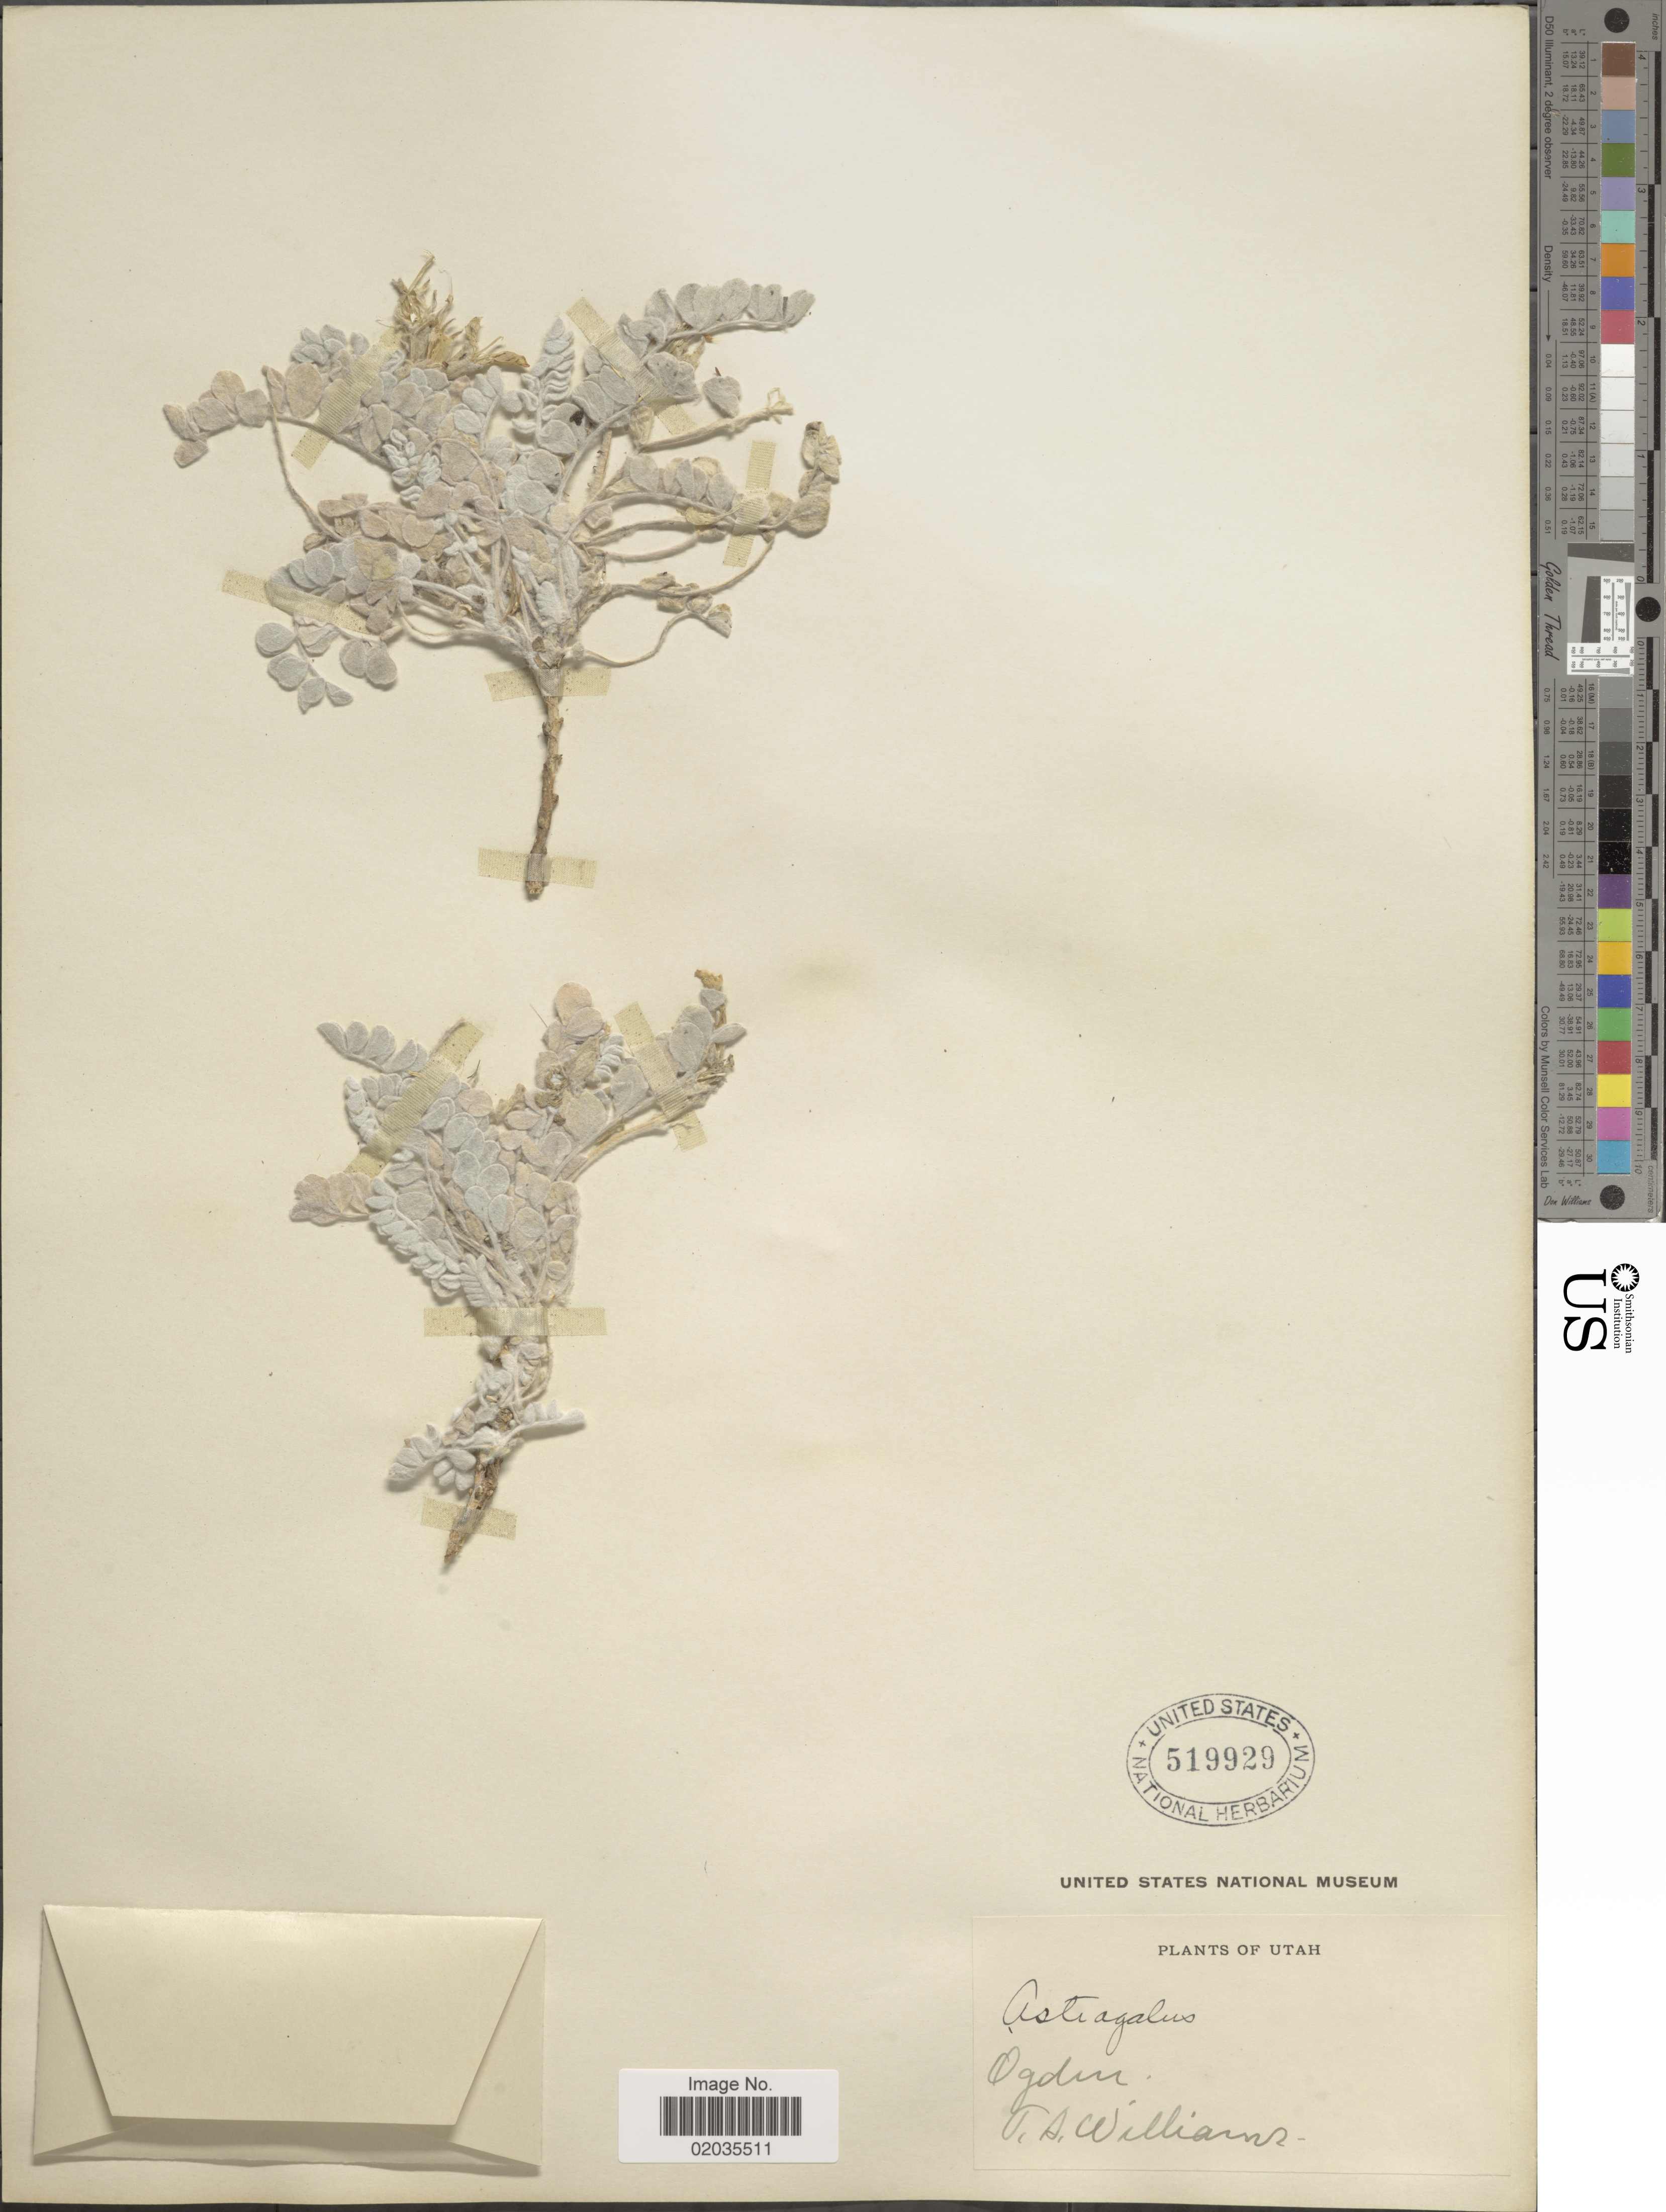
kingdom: Plantae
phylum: Tracheophyta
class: Magnoliopsida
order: Fabales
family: Fabaceae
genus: Astragalus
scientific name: Astragalus utahensis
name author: (Torr.) Torr. & A. Gray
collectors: T. A. Williams (herbarium)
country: United States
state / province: Utah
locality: Ogden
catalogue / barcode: US 519929